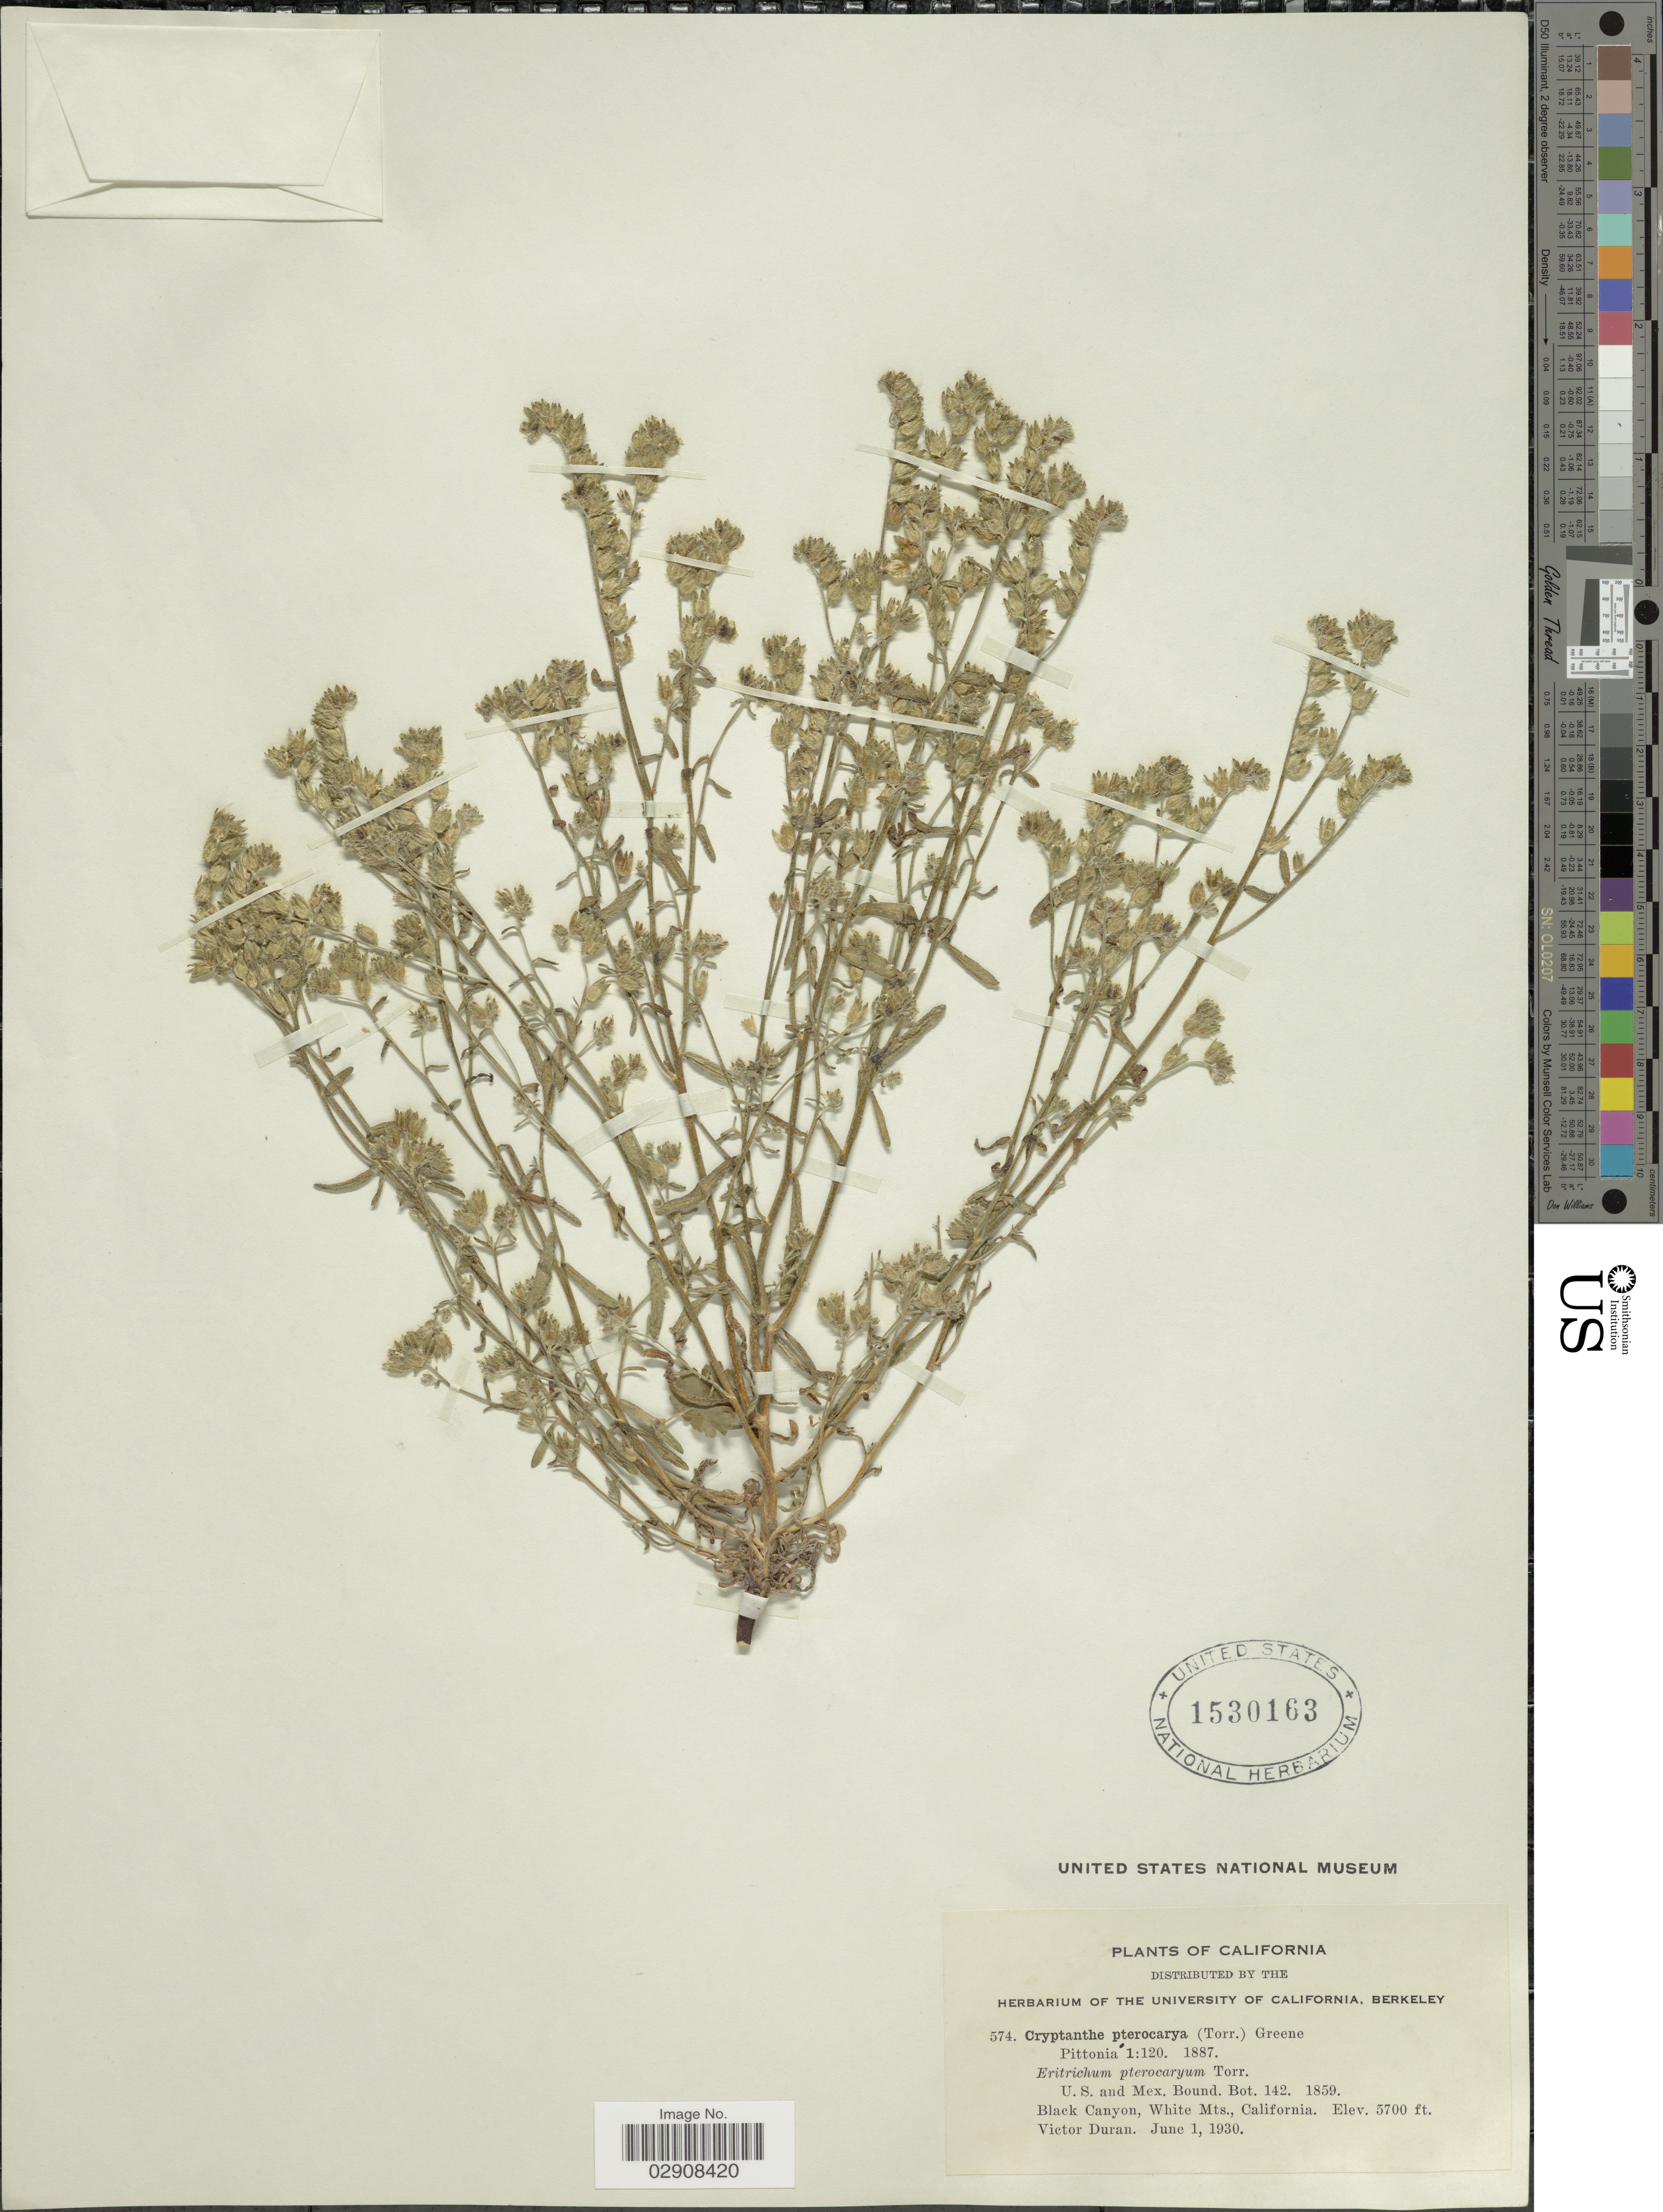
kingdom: Plantae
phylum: Tracheophyta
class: Magnoliopsida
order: Boraginales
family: Boraginaceae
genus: Cryptantha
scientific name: Cryptantha pterocarya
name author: (Torr.) Greene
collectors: V. Duran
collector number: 574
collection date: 1930-06-01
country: United States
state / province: California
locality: Black Canyon, White Mts.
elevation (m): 1737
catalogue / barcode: US 1530163